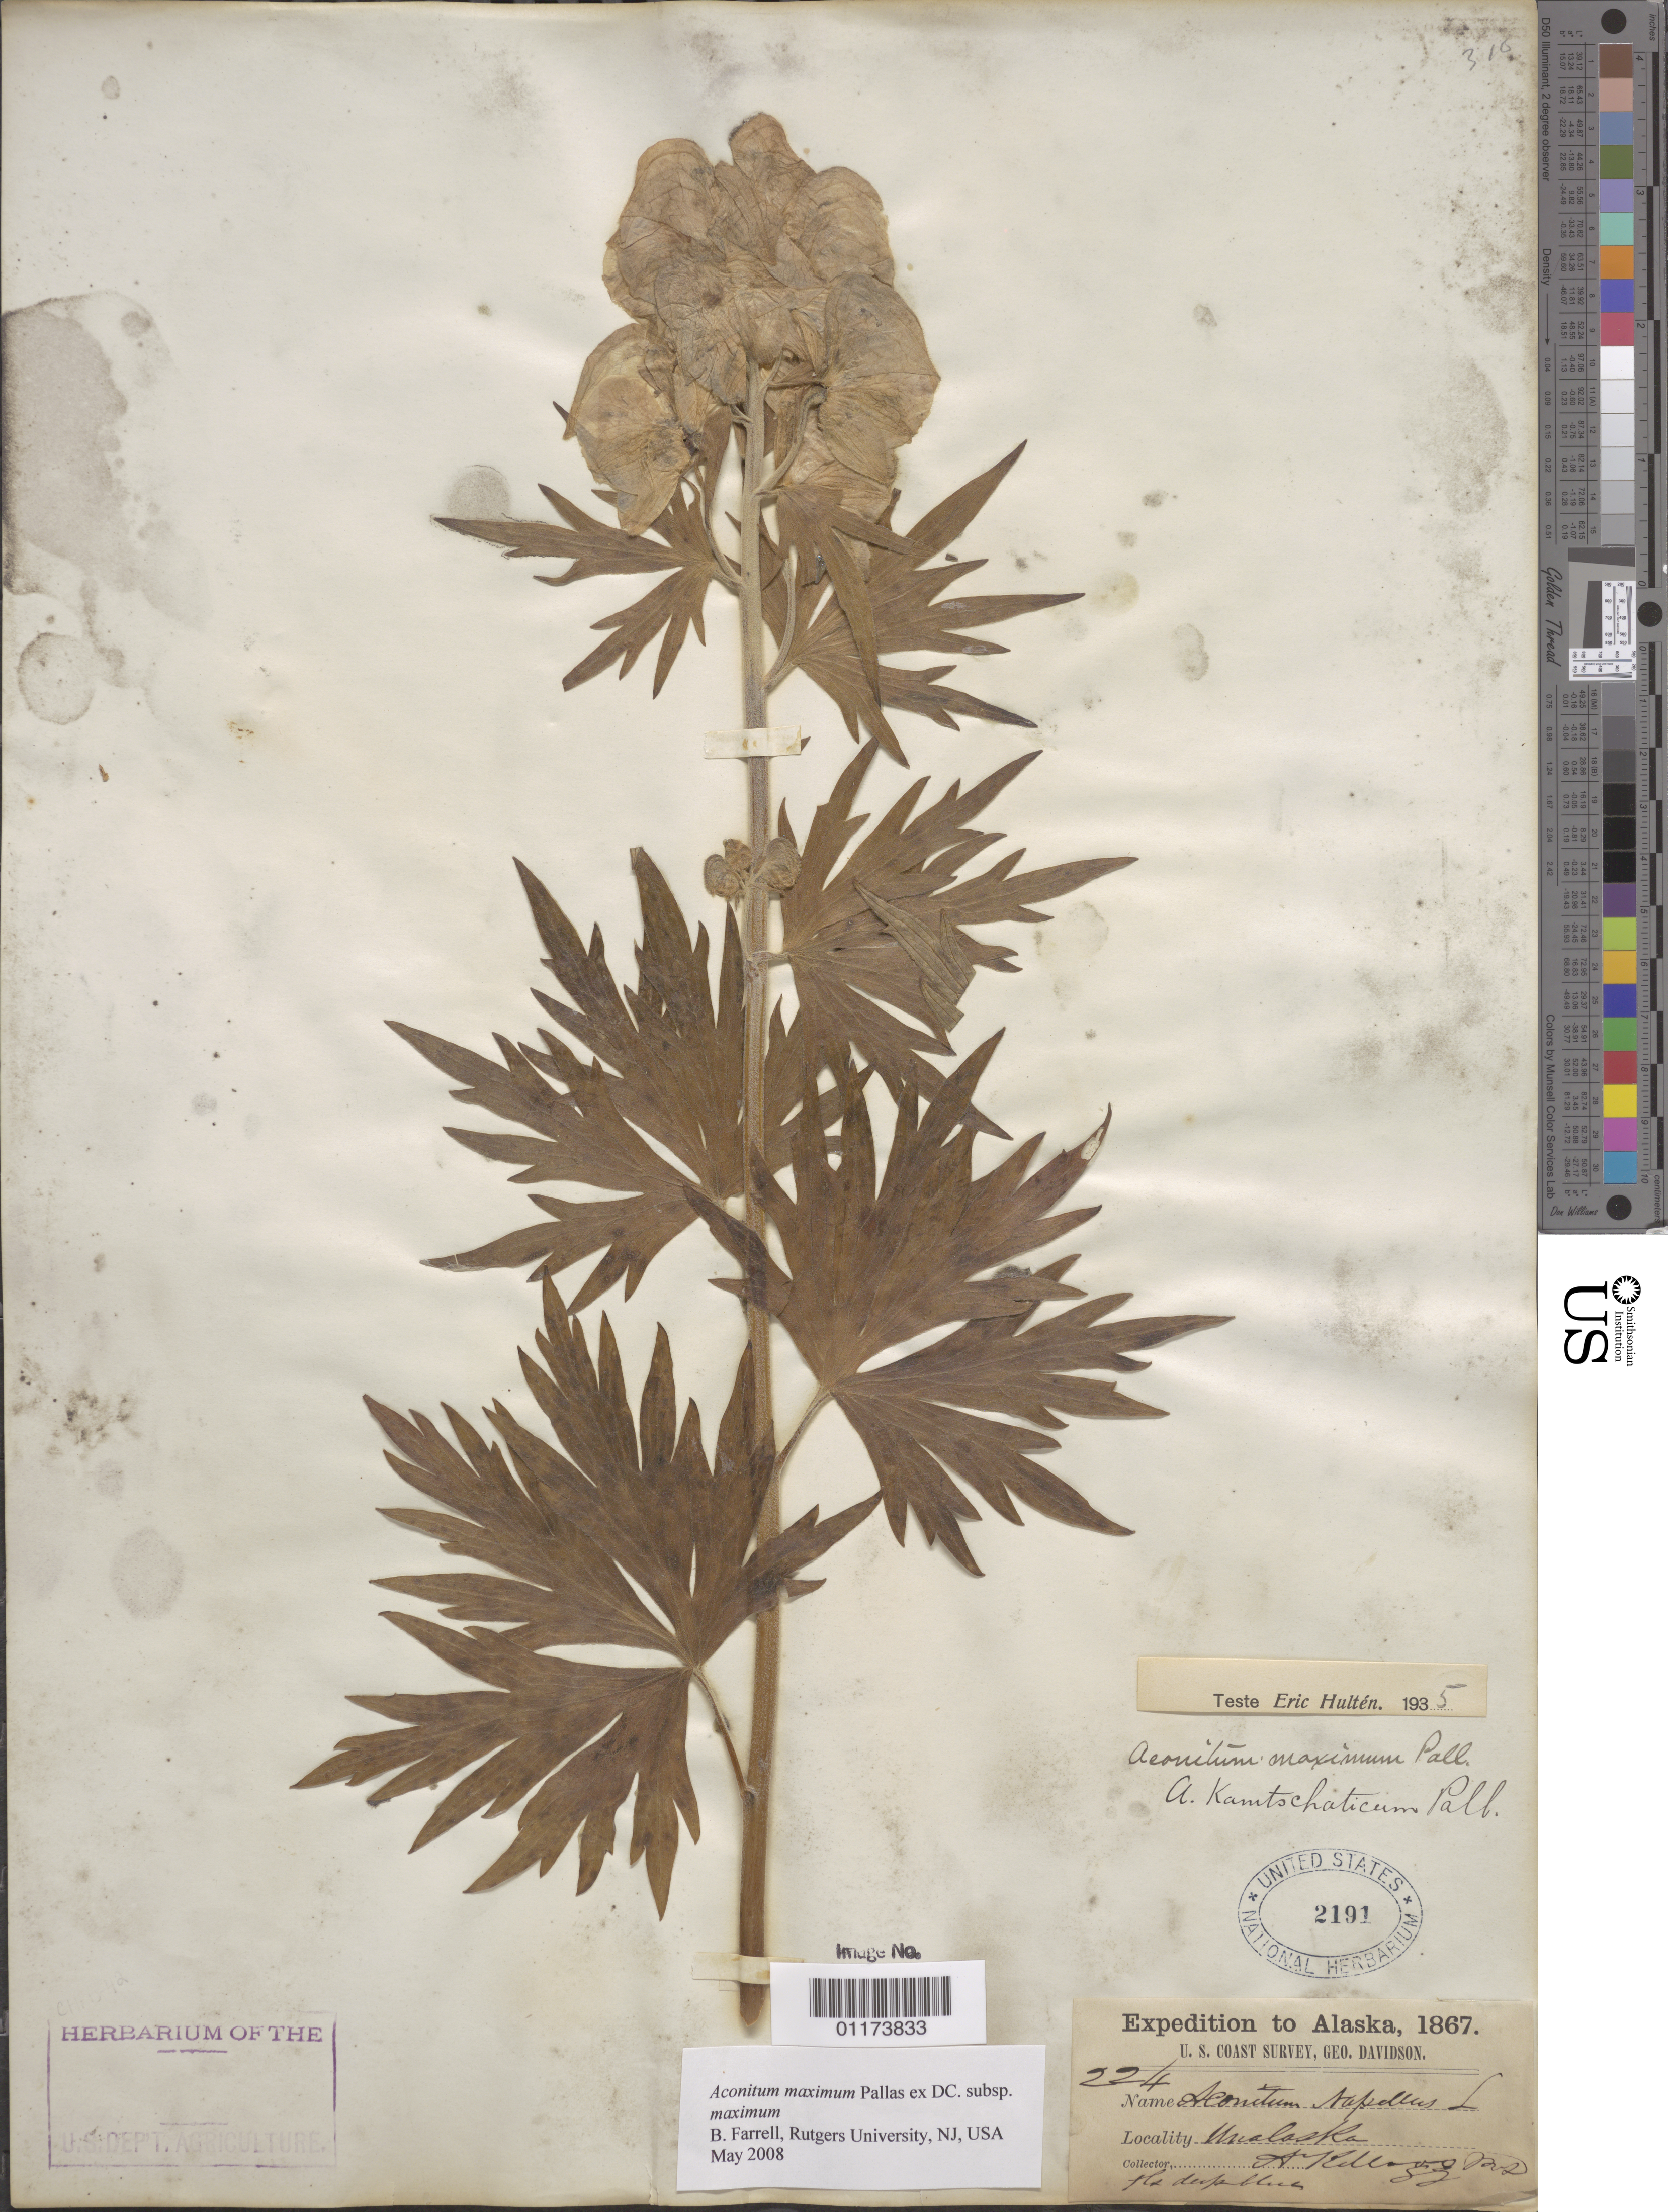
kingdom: Plantae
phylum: Tracheophyta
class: Magnoliopsida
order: Ranunculales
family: Ranunculaceae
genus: Aconitum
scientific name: Aconitum maximum subsp. maximum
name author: Pall. ex DC.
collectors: A. Kellogg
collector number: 224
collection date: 1867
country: United States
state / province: Alaska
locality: Unalaska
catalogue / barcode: US 2191